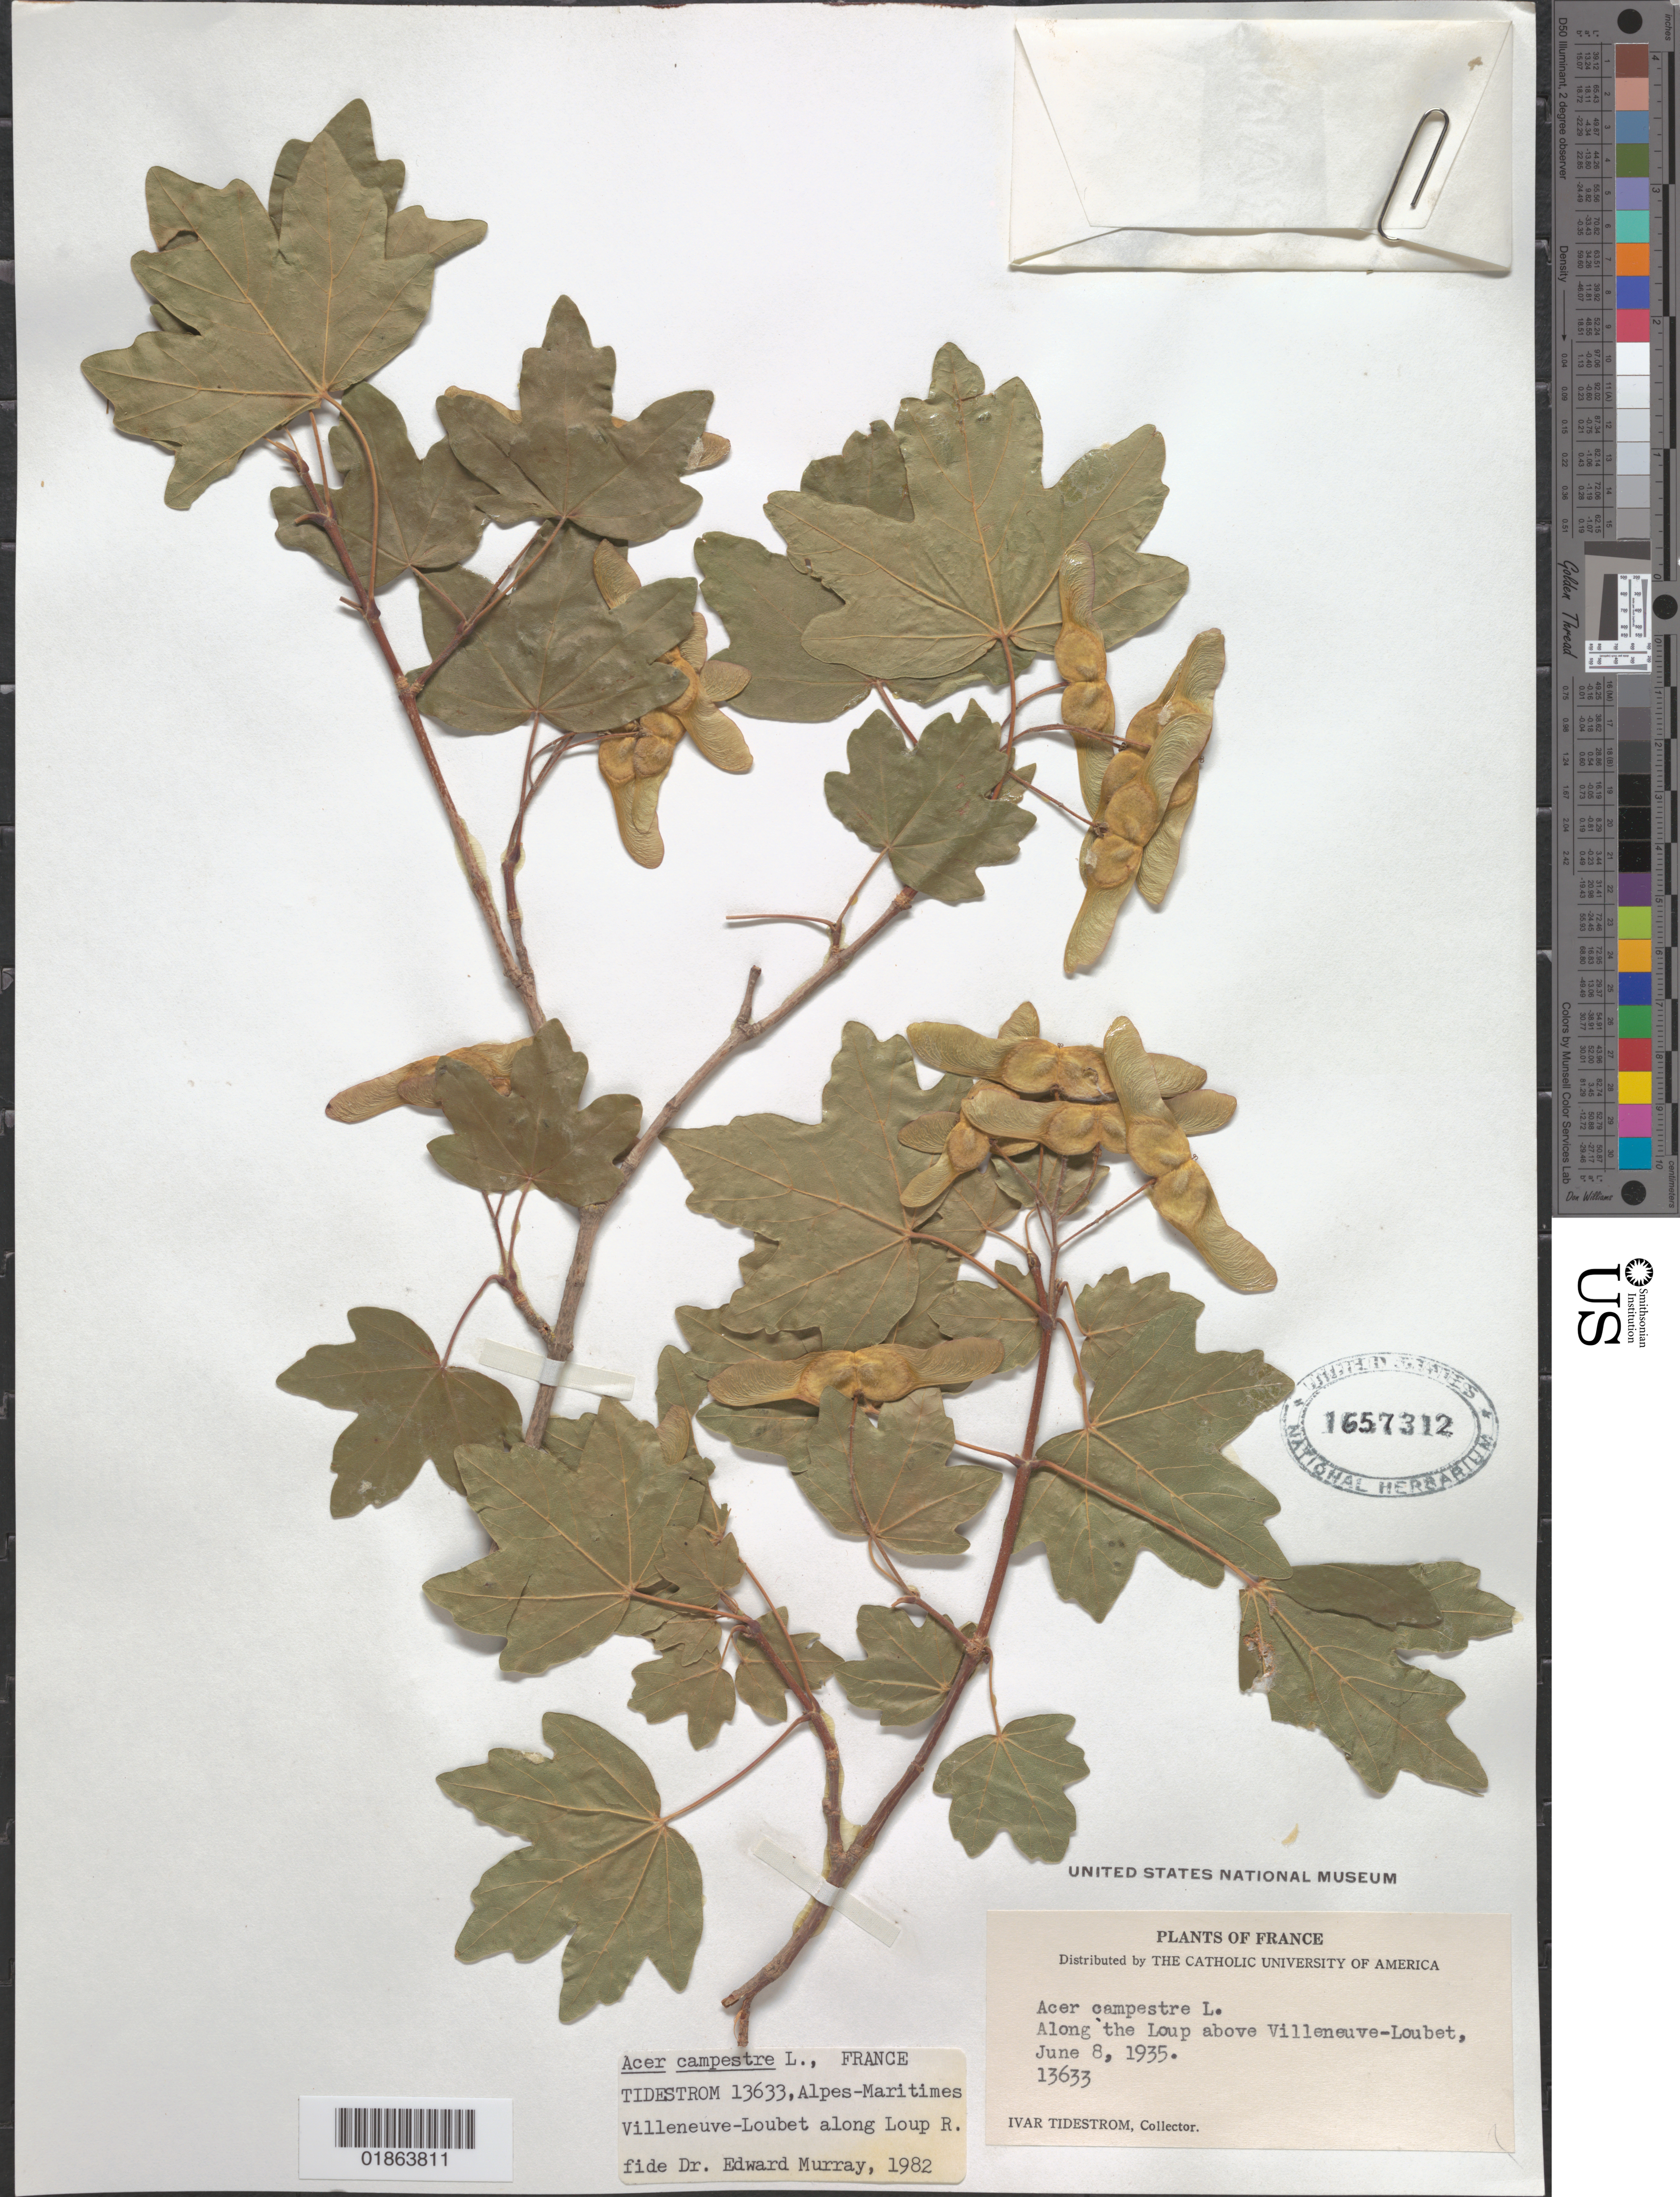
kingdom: Plantae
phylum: Tracheophyta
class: Magnoliopsida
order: Sapindales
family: Sapindaceae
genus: Acer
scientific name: Acer campestre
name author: L.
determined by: Murray, Edward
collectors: I. F. Tidestrom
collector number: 13633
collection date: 1935-06-08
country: France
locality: Loup River, above Villeneuve-Loubet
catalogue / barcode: US 1657312